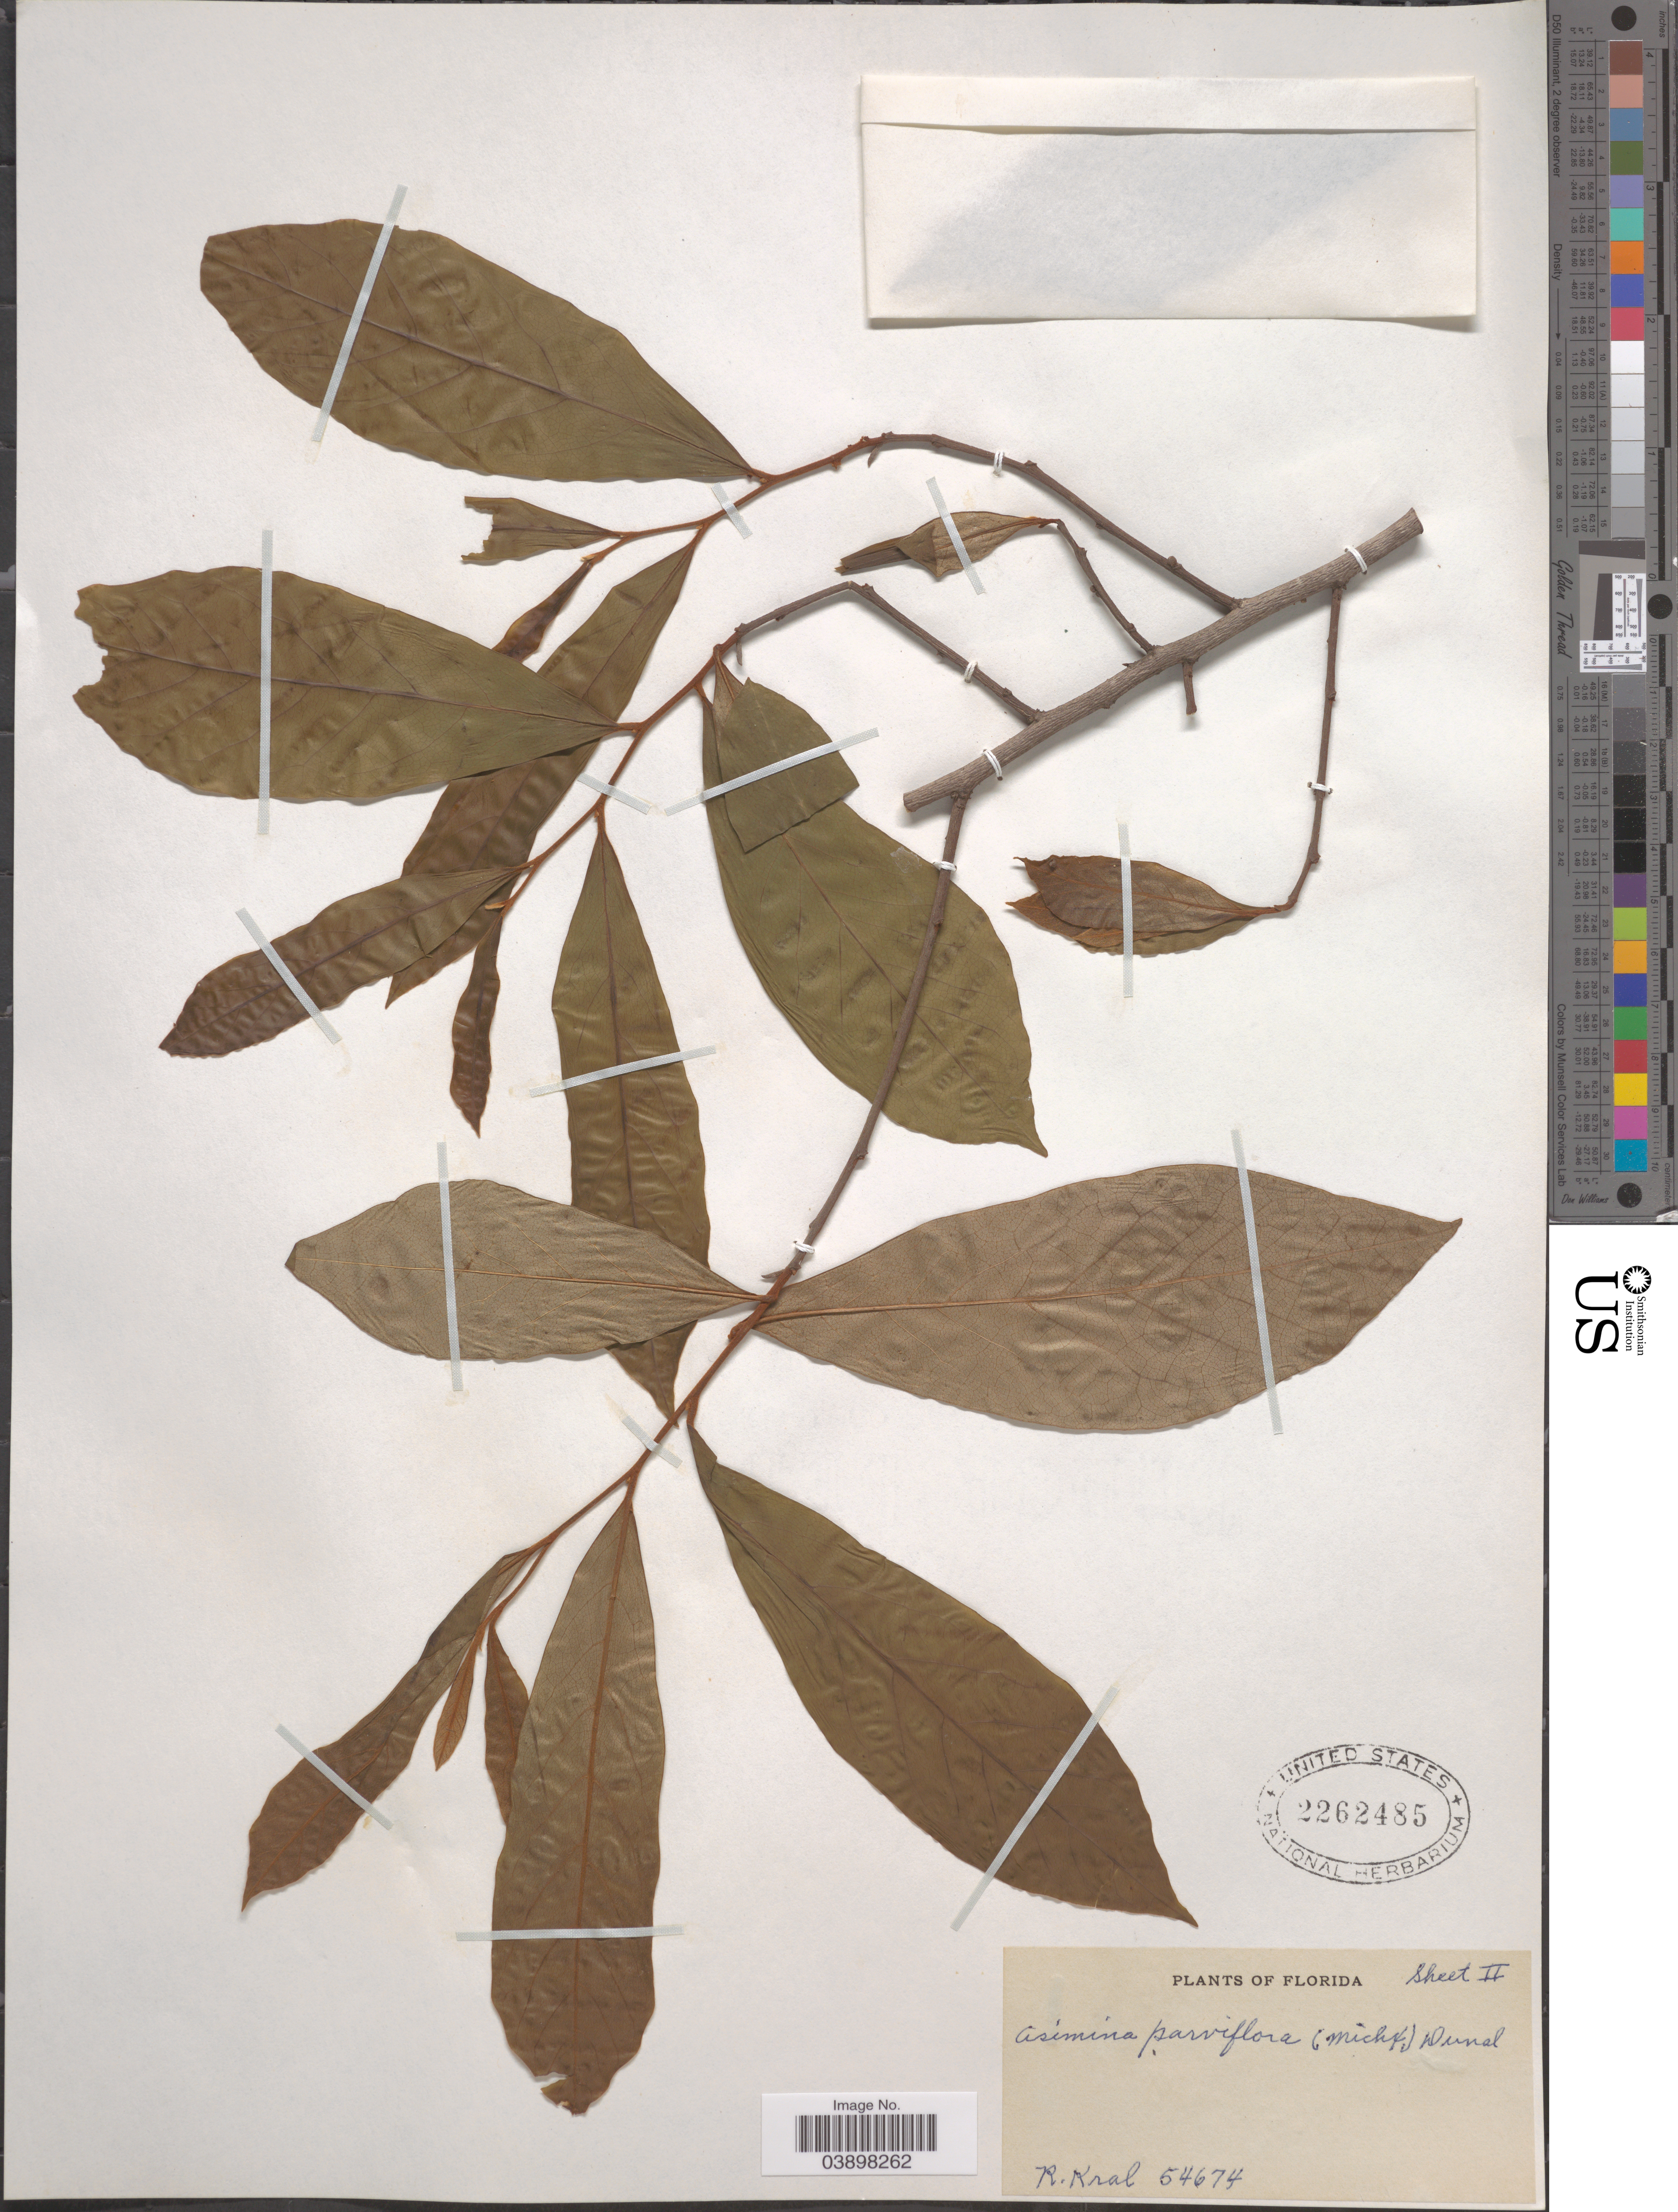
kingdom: Plantae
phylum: Tracheophyta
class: Magnoliopsida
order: Magnoliales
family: Annonaceae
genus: Asimina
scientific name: Asimina parviflora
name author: (Michx.) Dunal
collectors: R. Kral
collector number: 54674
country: United States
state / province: Florida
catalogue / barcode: US 2262485